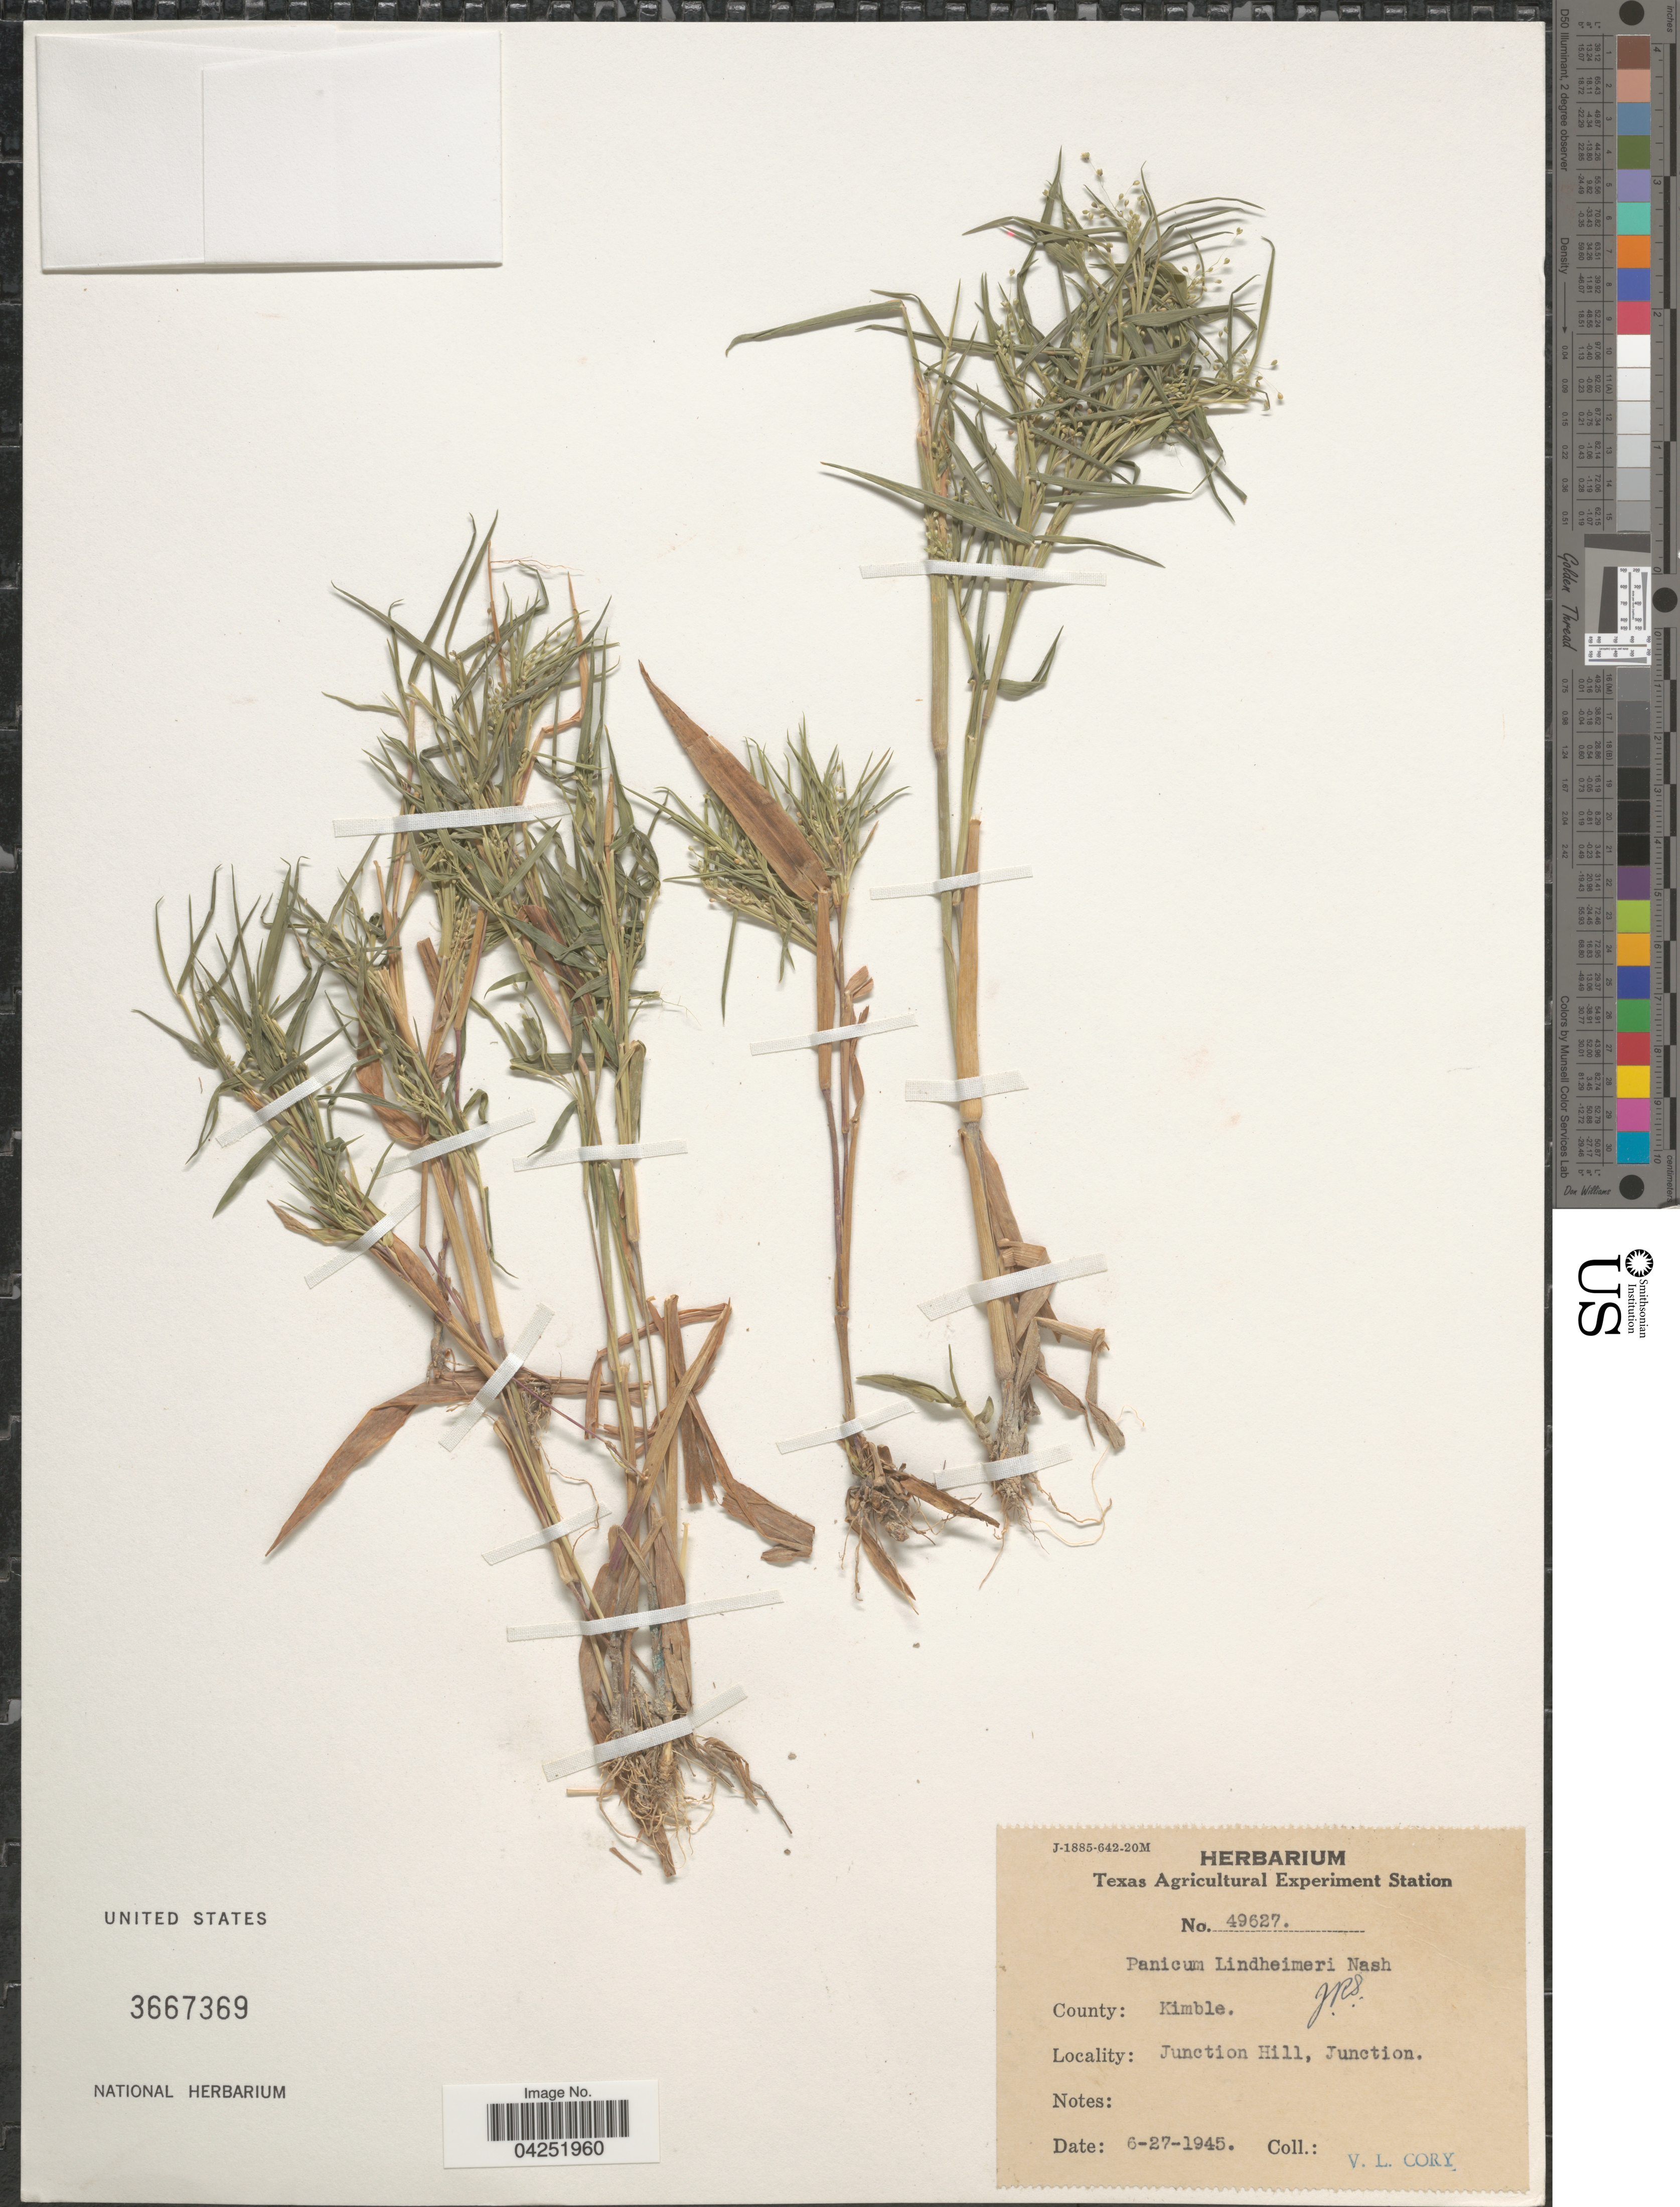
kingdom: Plantae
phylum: Tracheophyta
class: Liliopsida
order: Poales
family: Poaceae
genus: Dichanthelium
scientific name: Dichanthelium acuminatum var. lindheimeri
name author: (Nash) Gould & C.A. Clark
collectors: V. Cory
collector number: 49627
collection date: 1945-06-27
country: United States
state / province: Texas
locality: County: Kimble. Junction Hill, Junction.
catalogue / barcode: US 3667369